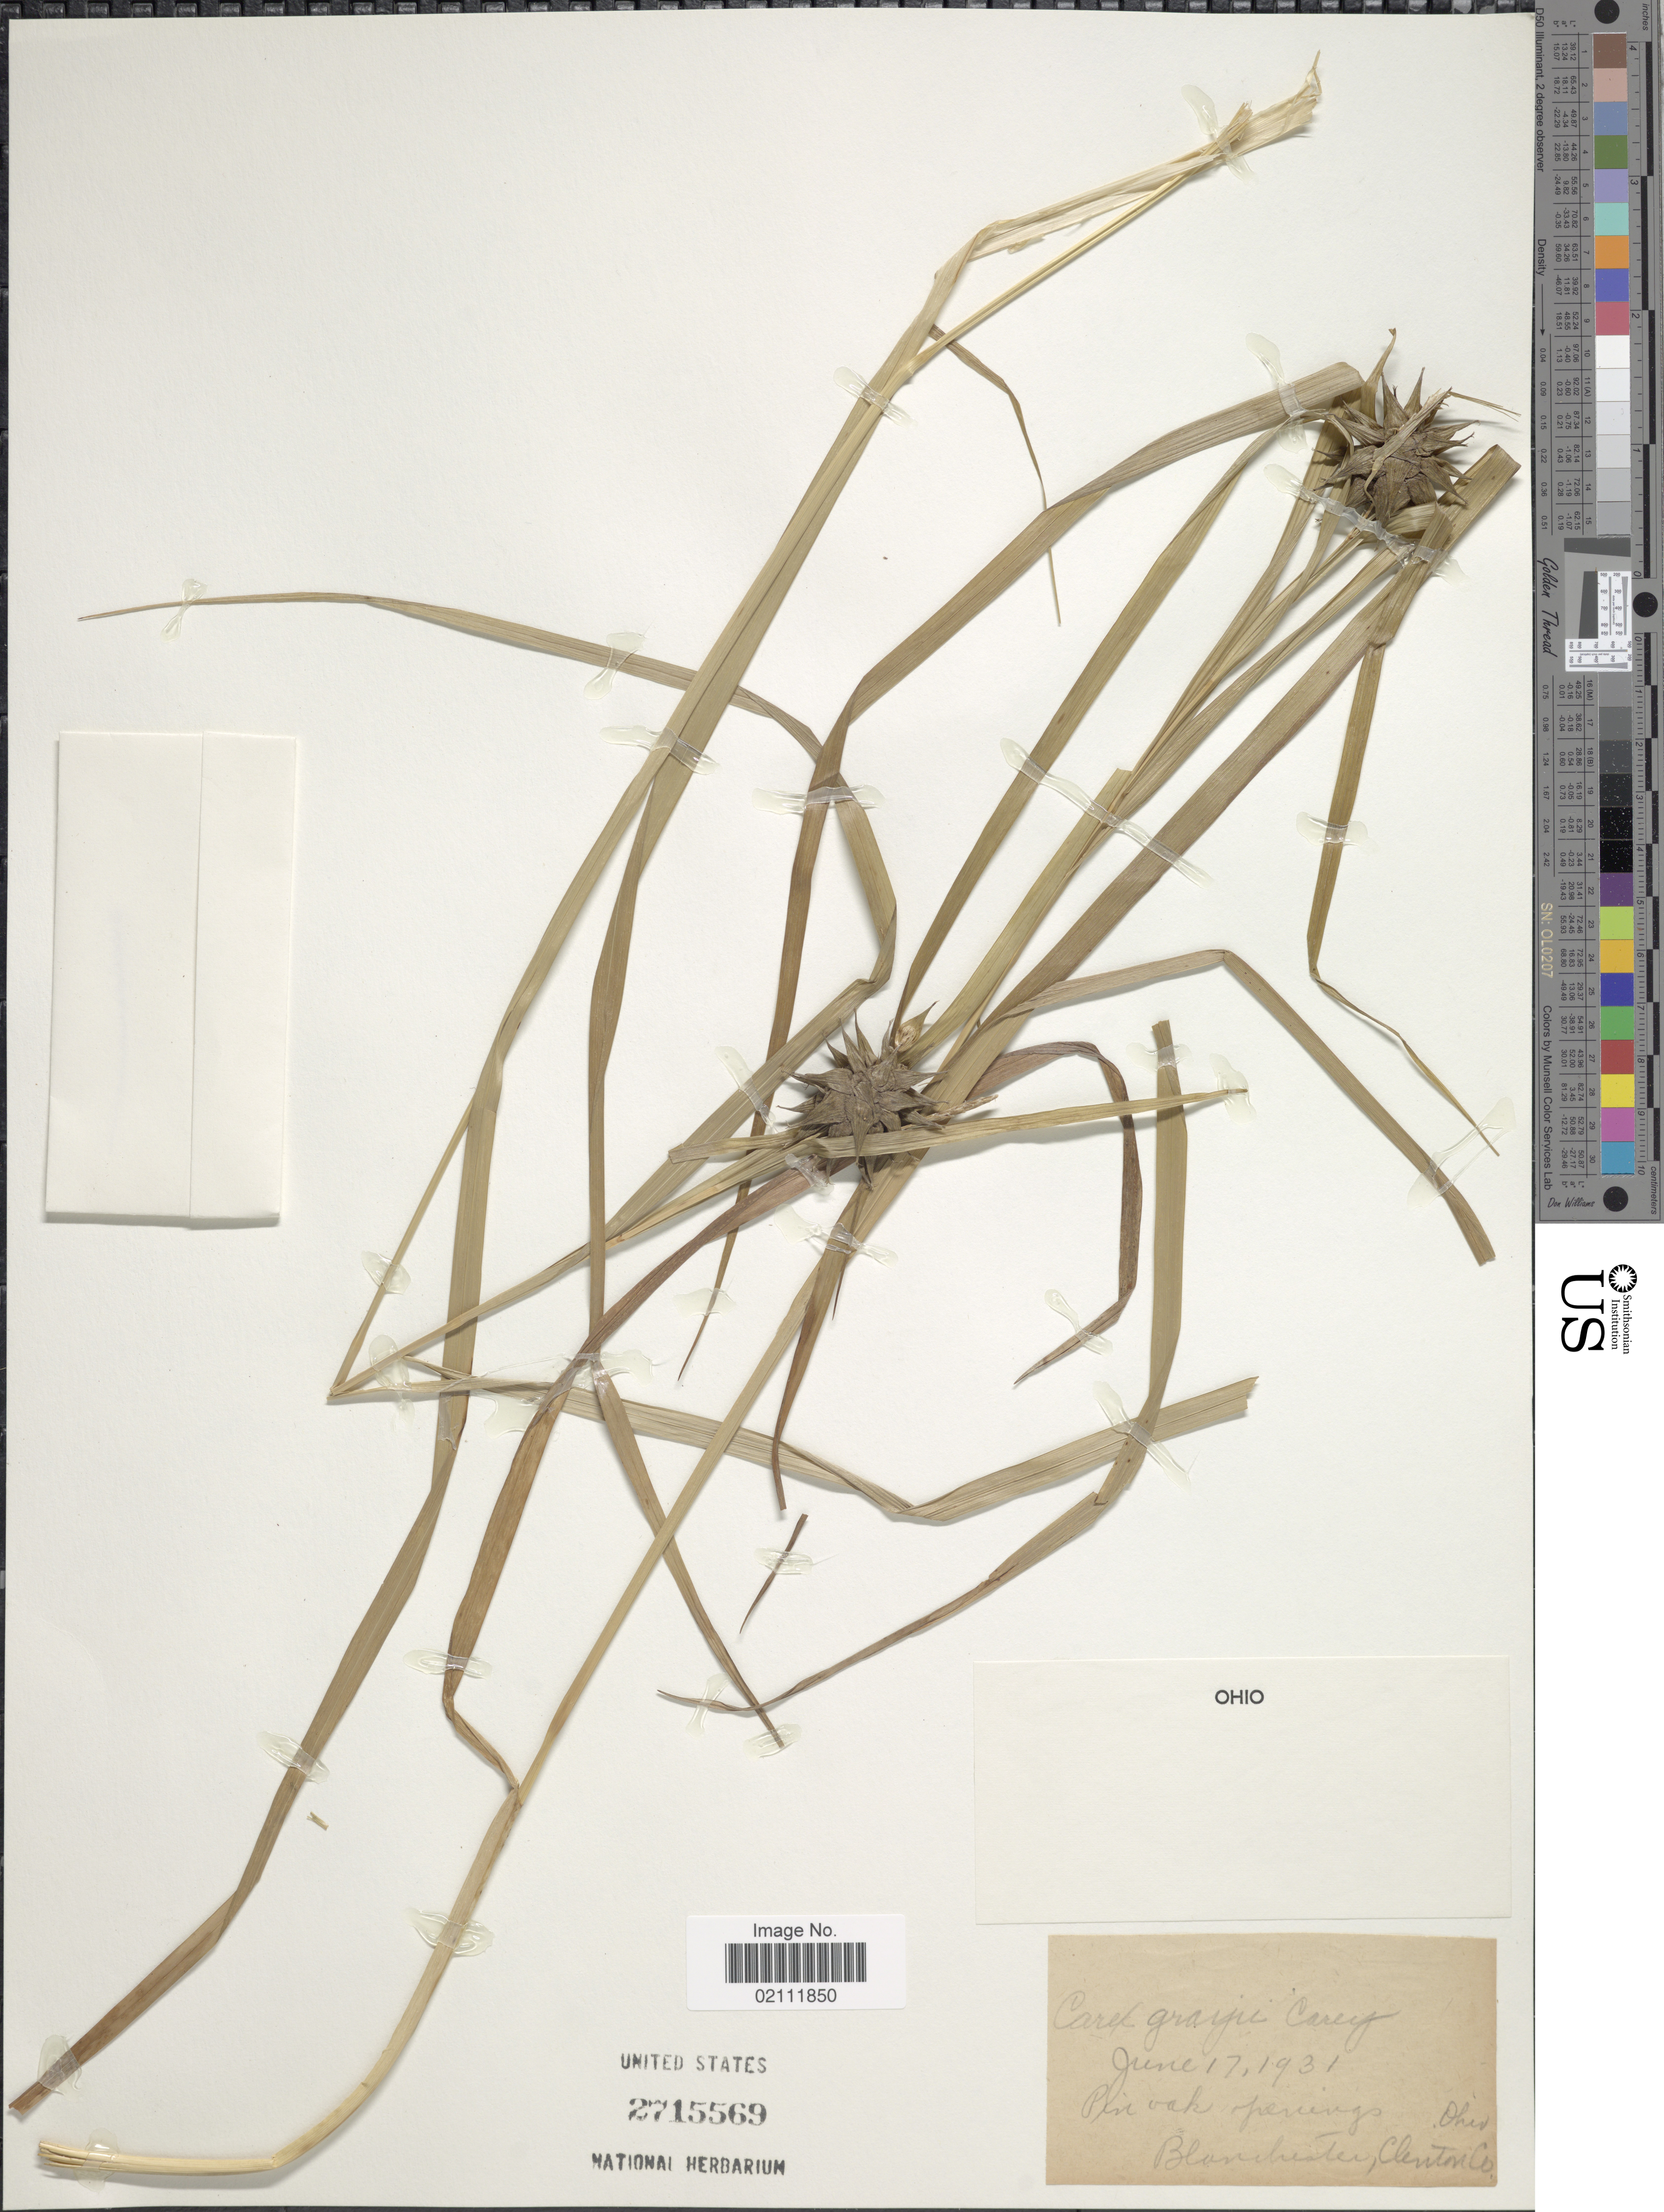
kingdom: Plantae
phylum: Tracheophyta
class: Liliopsida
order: Poales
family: Cyperaceae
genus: Carex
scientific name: Carex grayi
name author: J. Carey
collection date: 1931-06-17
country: United States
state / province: Ohio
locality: Blanchester, Clinton Co.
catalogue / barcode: US 2715569